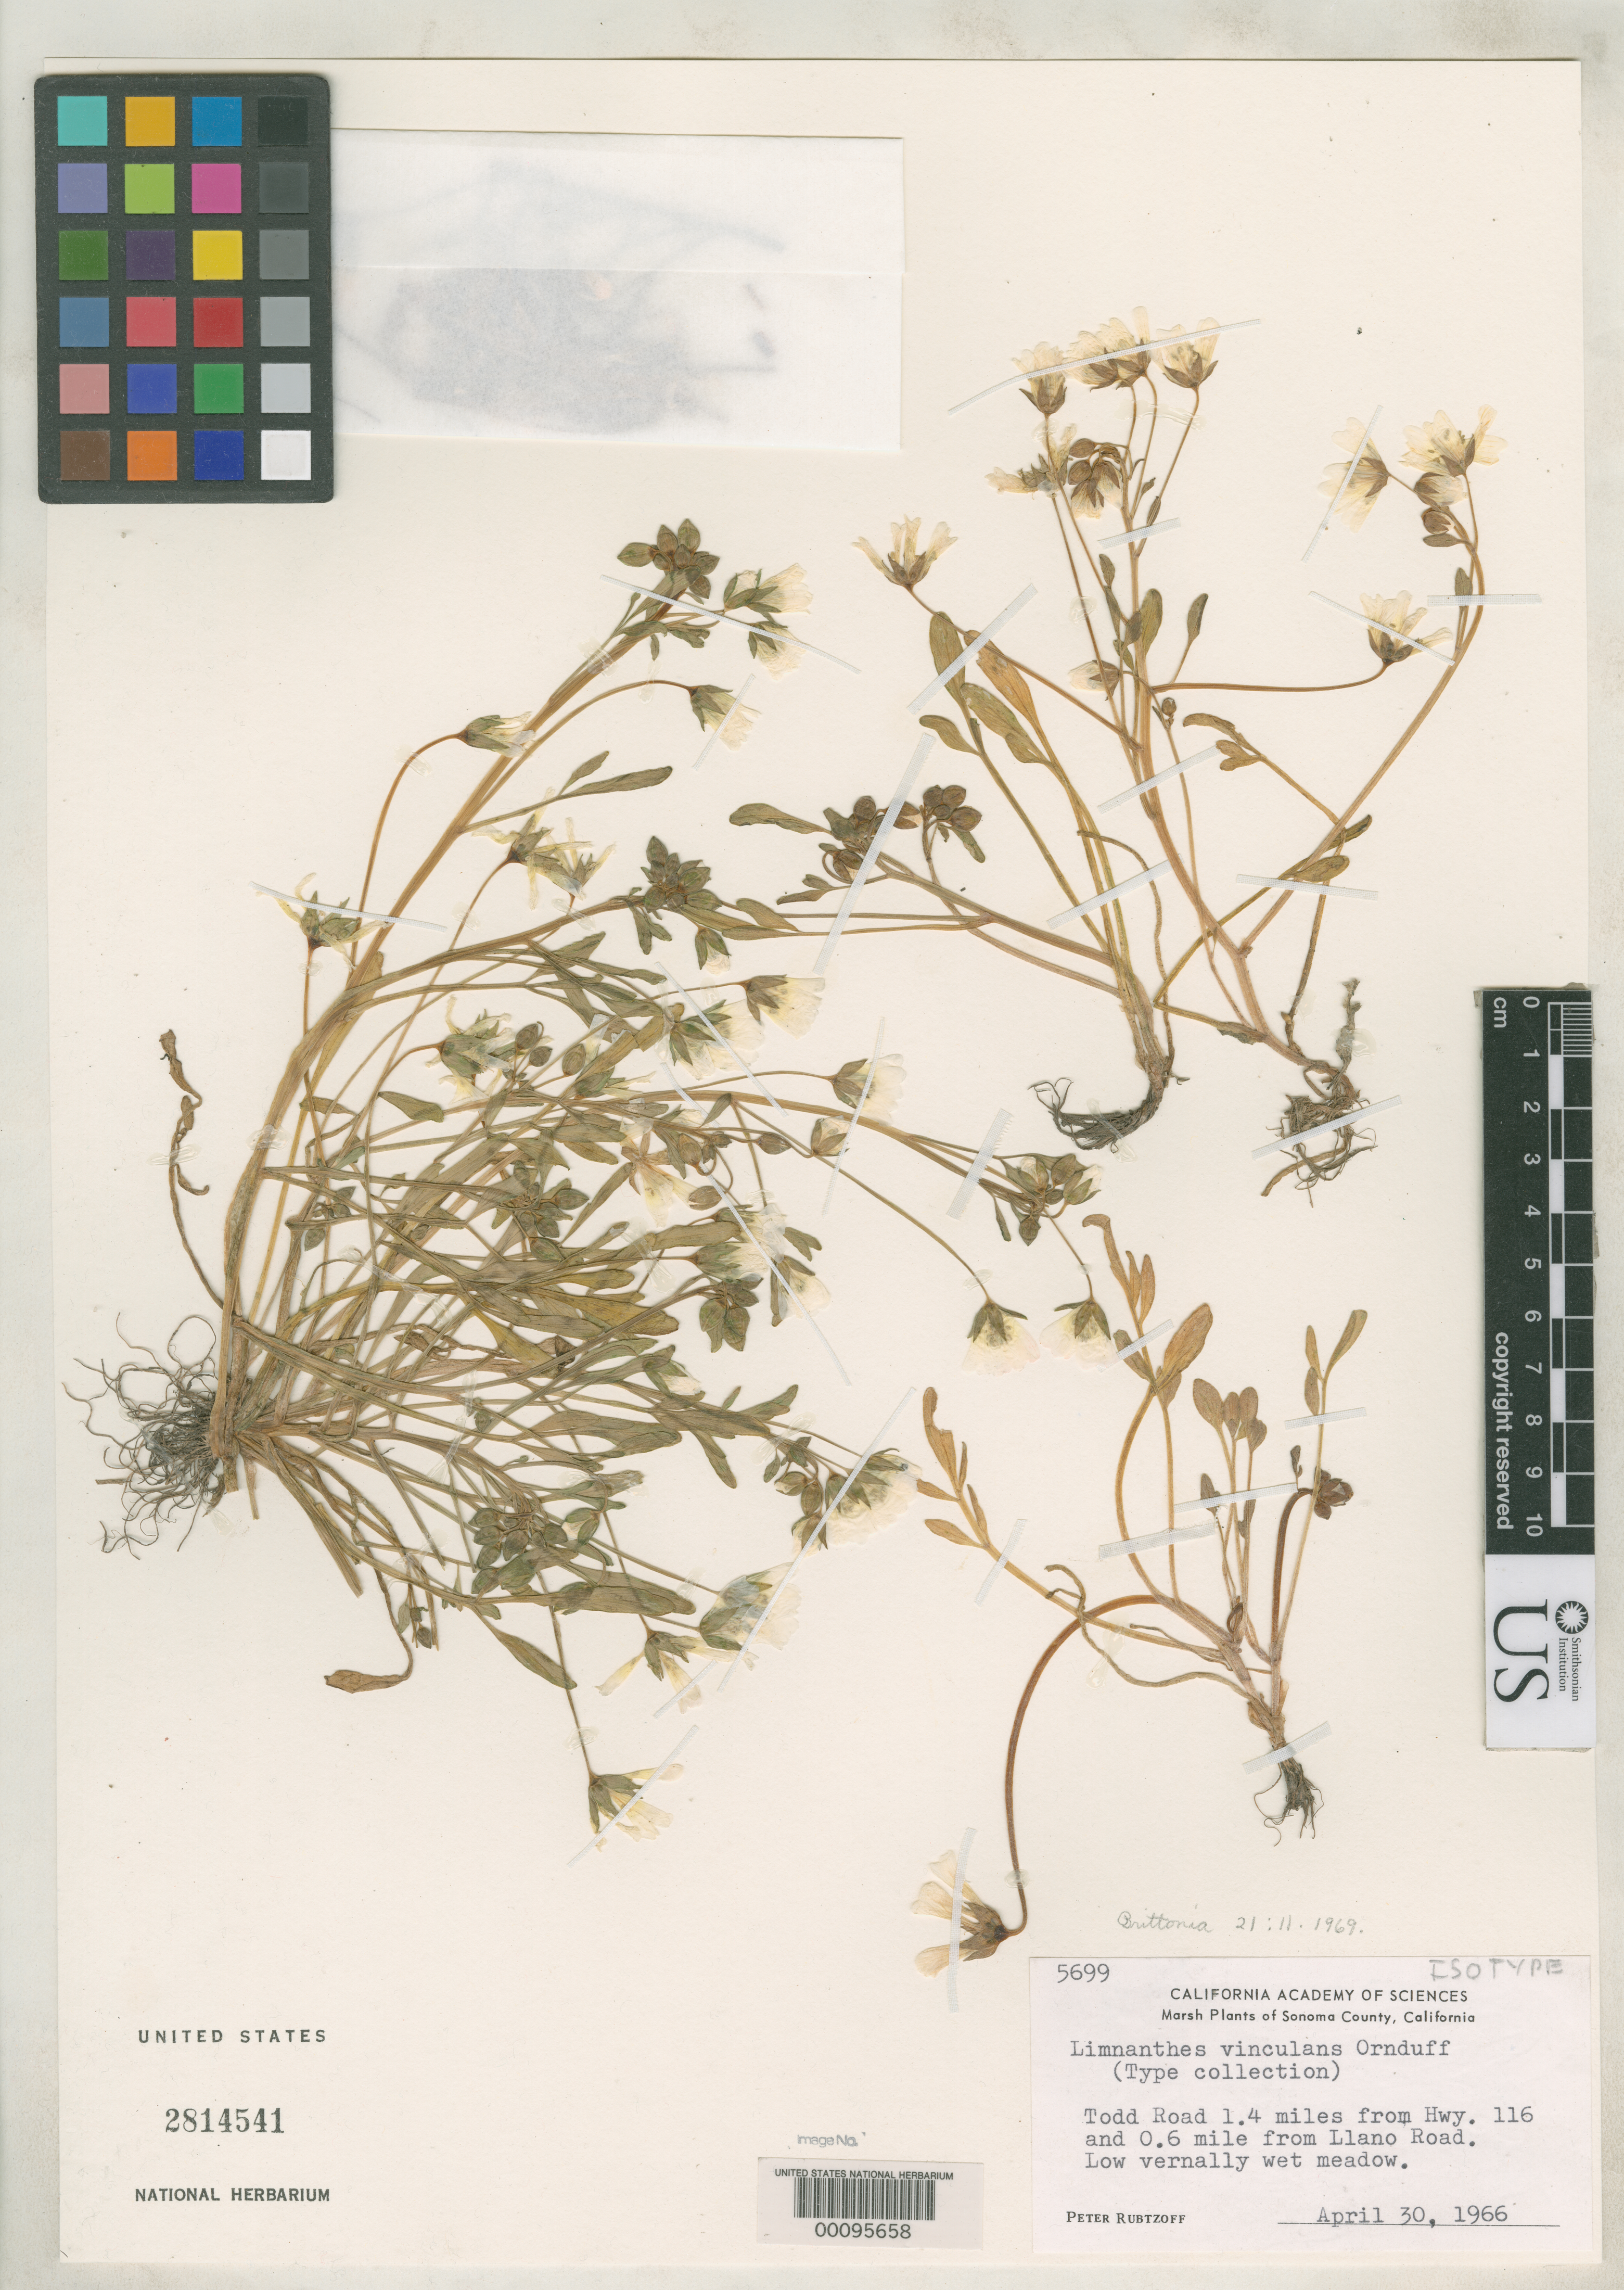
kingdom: Plantae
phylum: Tracheophyta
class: Magnoliopsida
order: Brassicales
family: Limnanthaceae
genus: Limnanthes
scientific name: Limnanthes vinculans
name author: Ornduff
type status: Isotype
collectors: P. Rubtzoff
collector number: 5699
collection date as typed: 30 Apr 1966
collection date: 1966-04-30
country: United States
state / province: California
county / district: Sonoma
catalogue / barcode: US 2814541